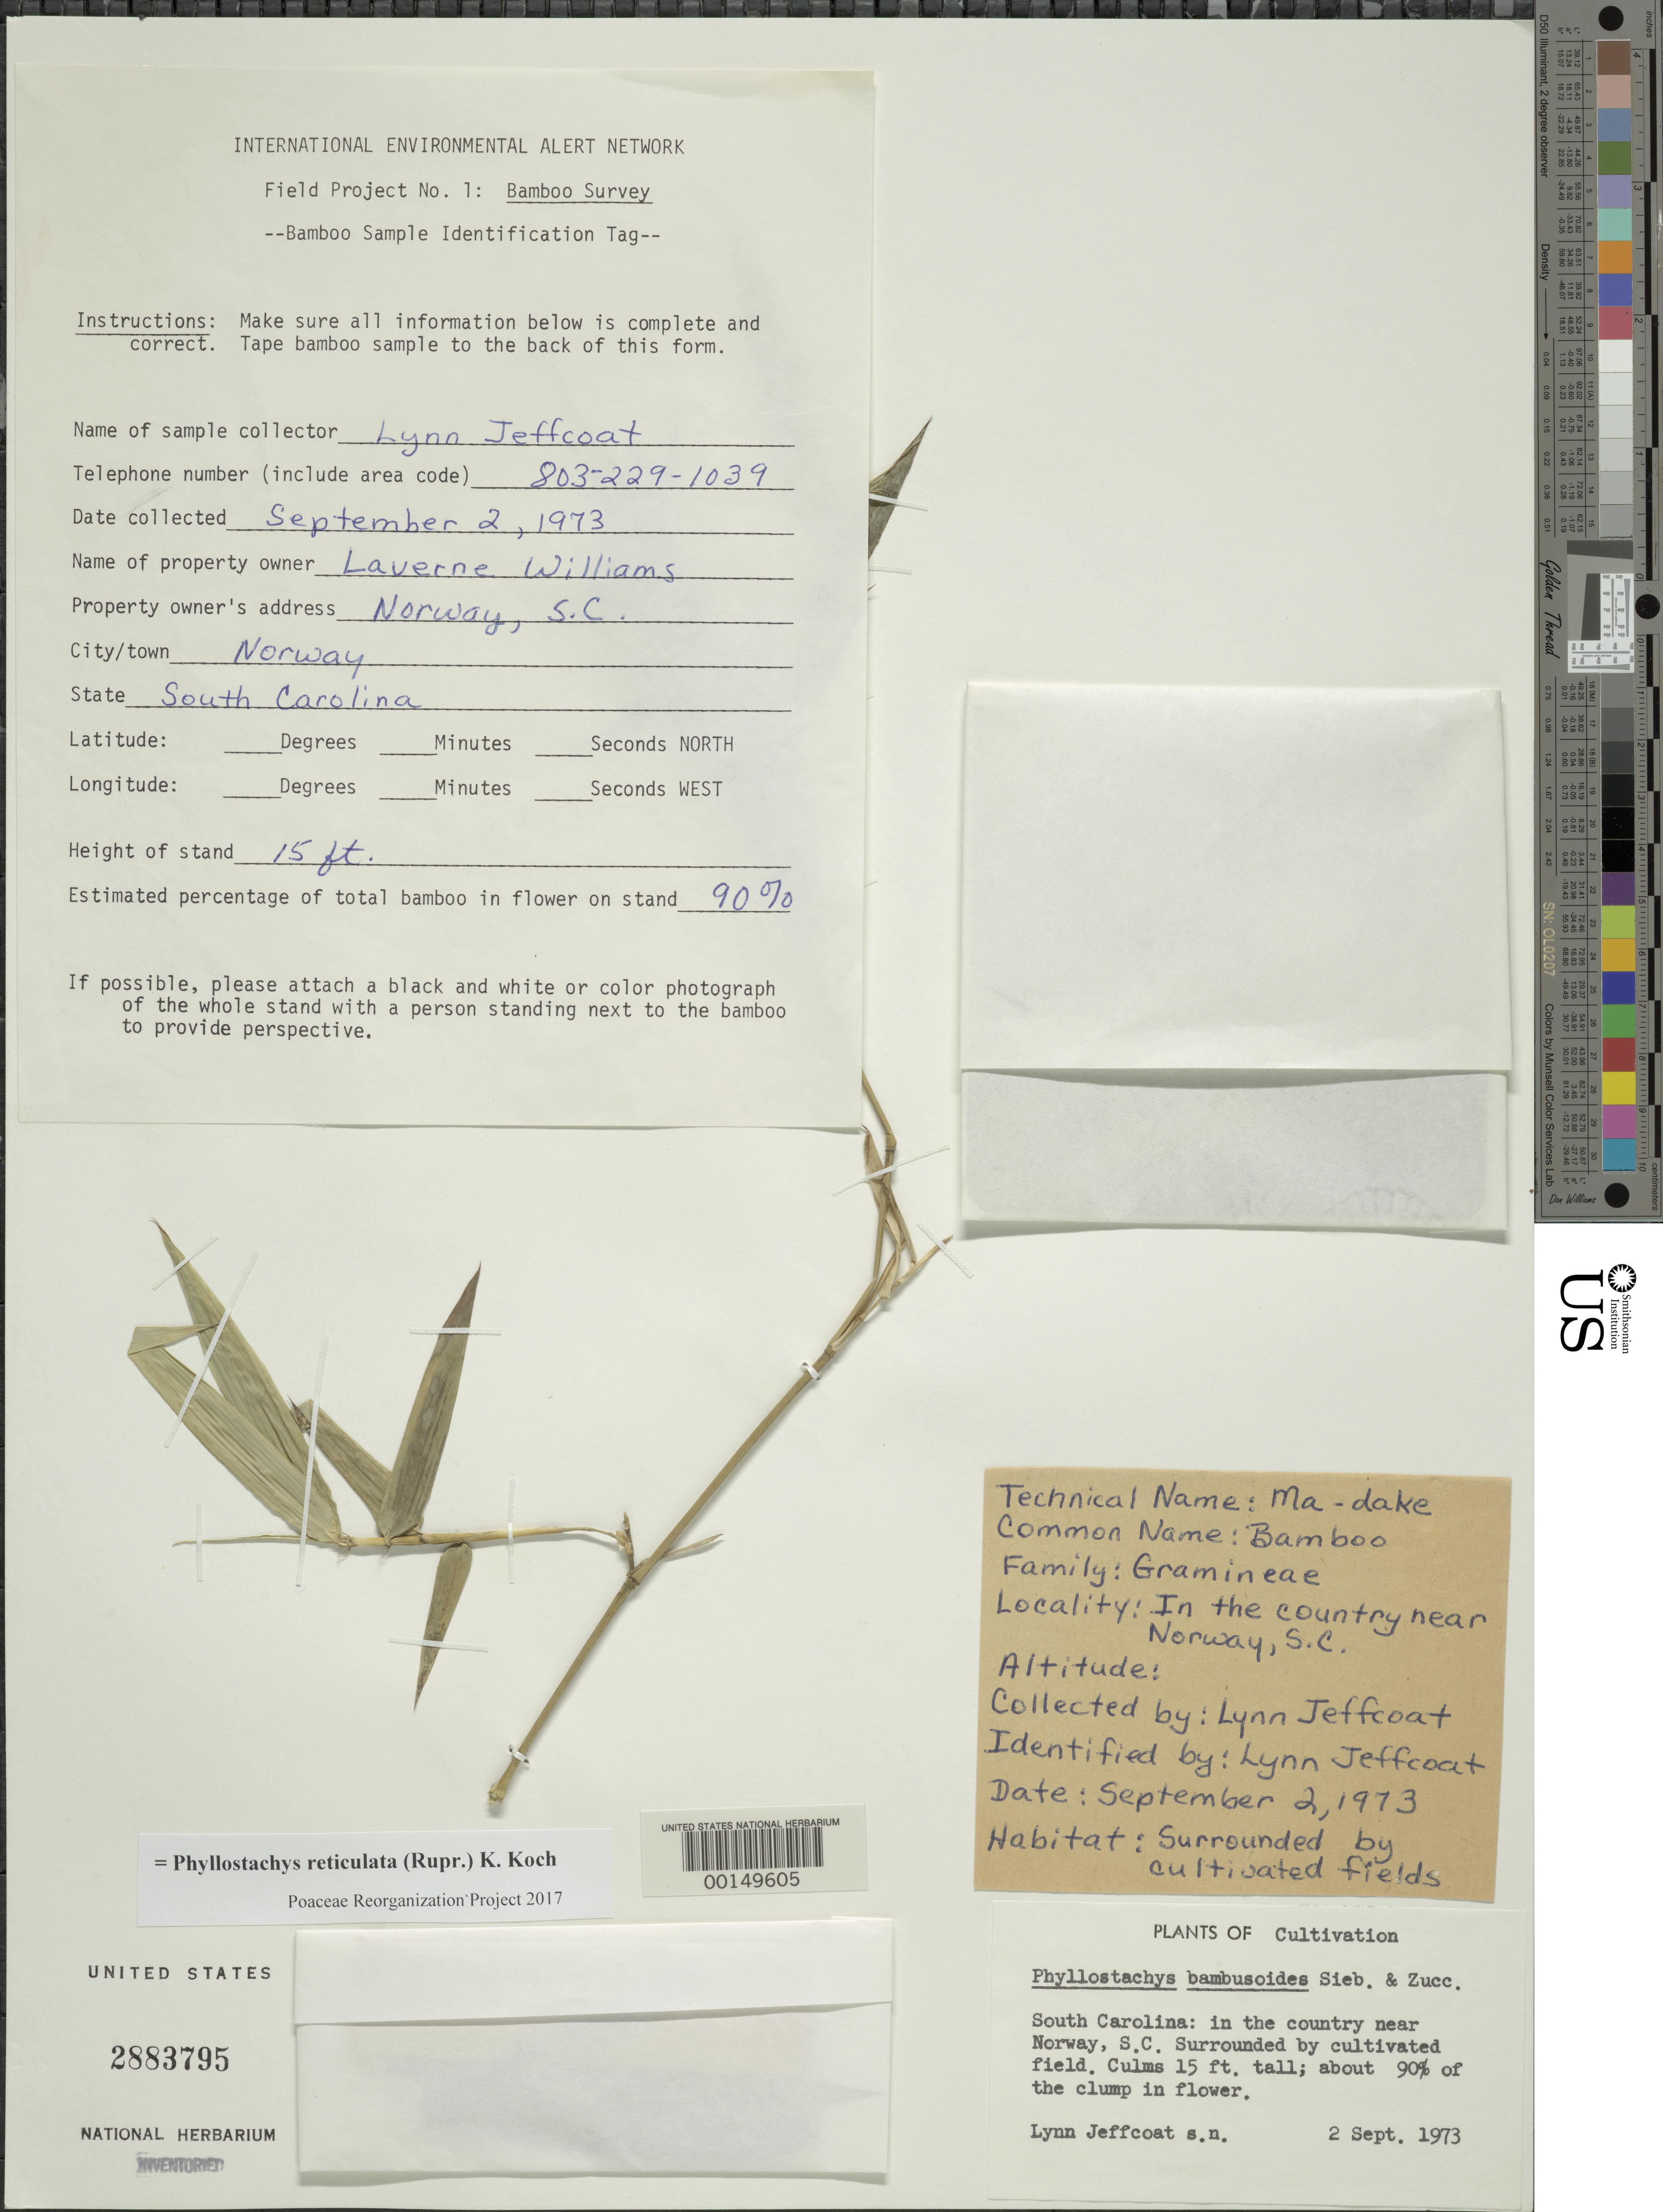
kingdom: Plantae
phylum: Tracheophyta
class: Liliopsida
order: Poales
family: Poaceae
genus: Phyllostachys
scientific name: Phyllostachys reticulata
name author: (Rupr.) K. Koch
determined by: Poaceae Reorganization Project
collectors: L. Jeffcoat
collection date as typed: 02 Sep 1973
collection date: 1973-09-02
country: United States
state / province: South Carolina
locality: Norway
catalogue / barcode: US 2883795